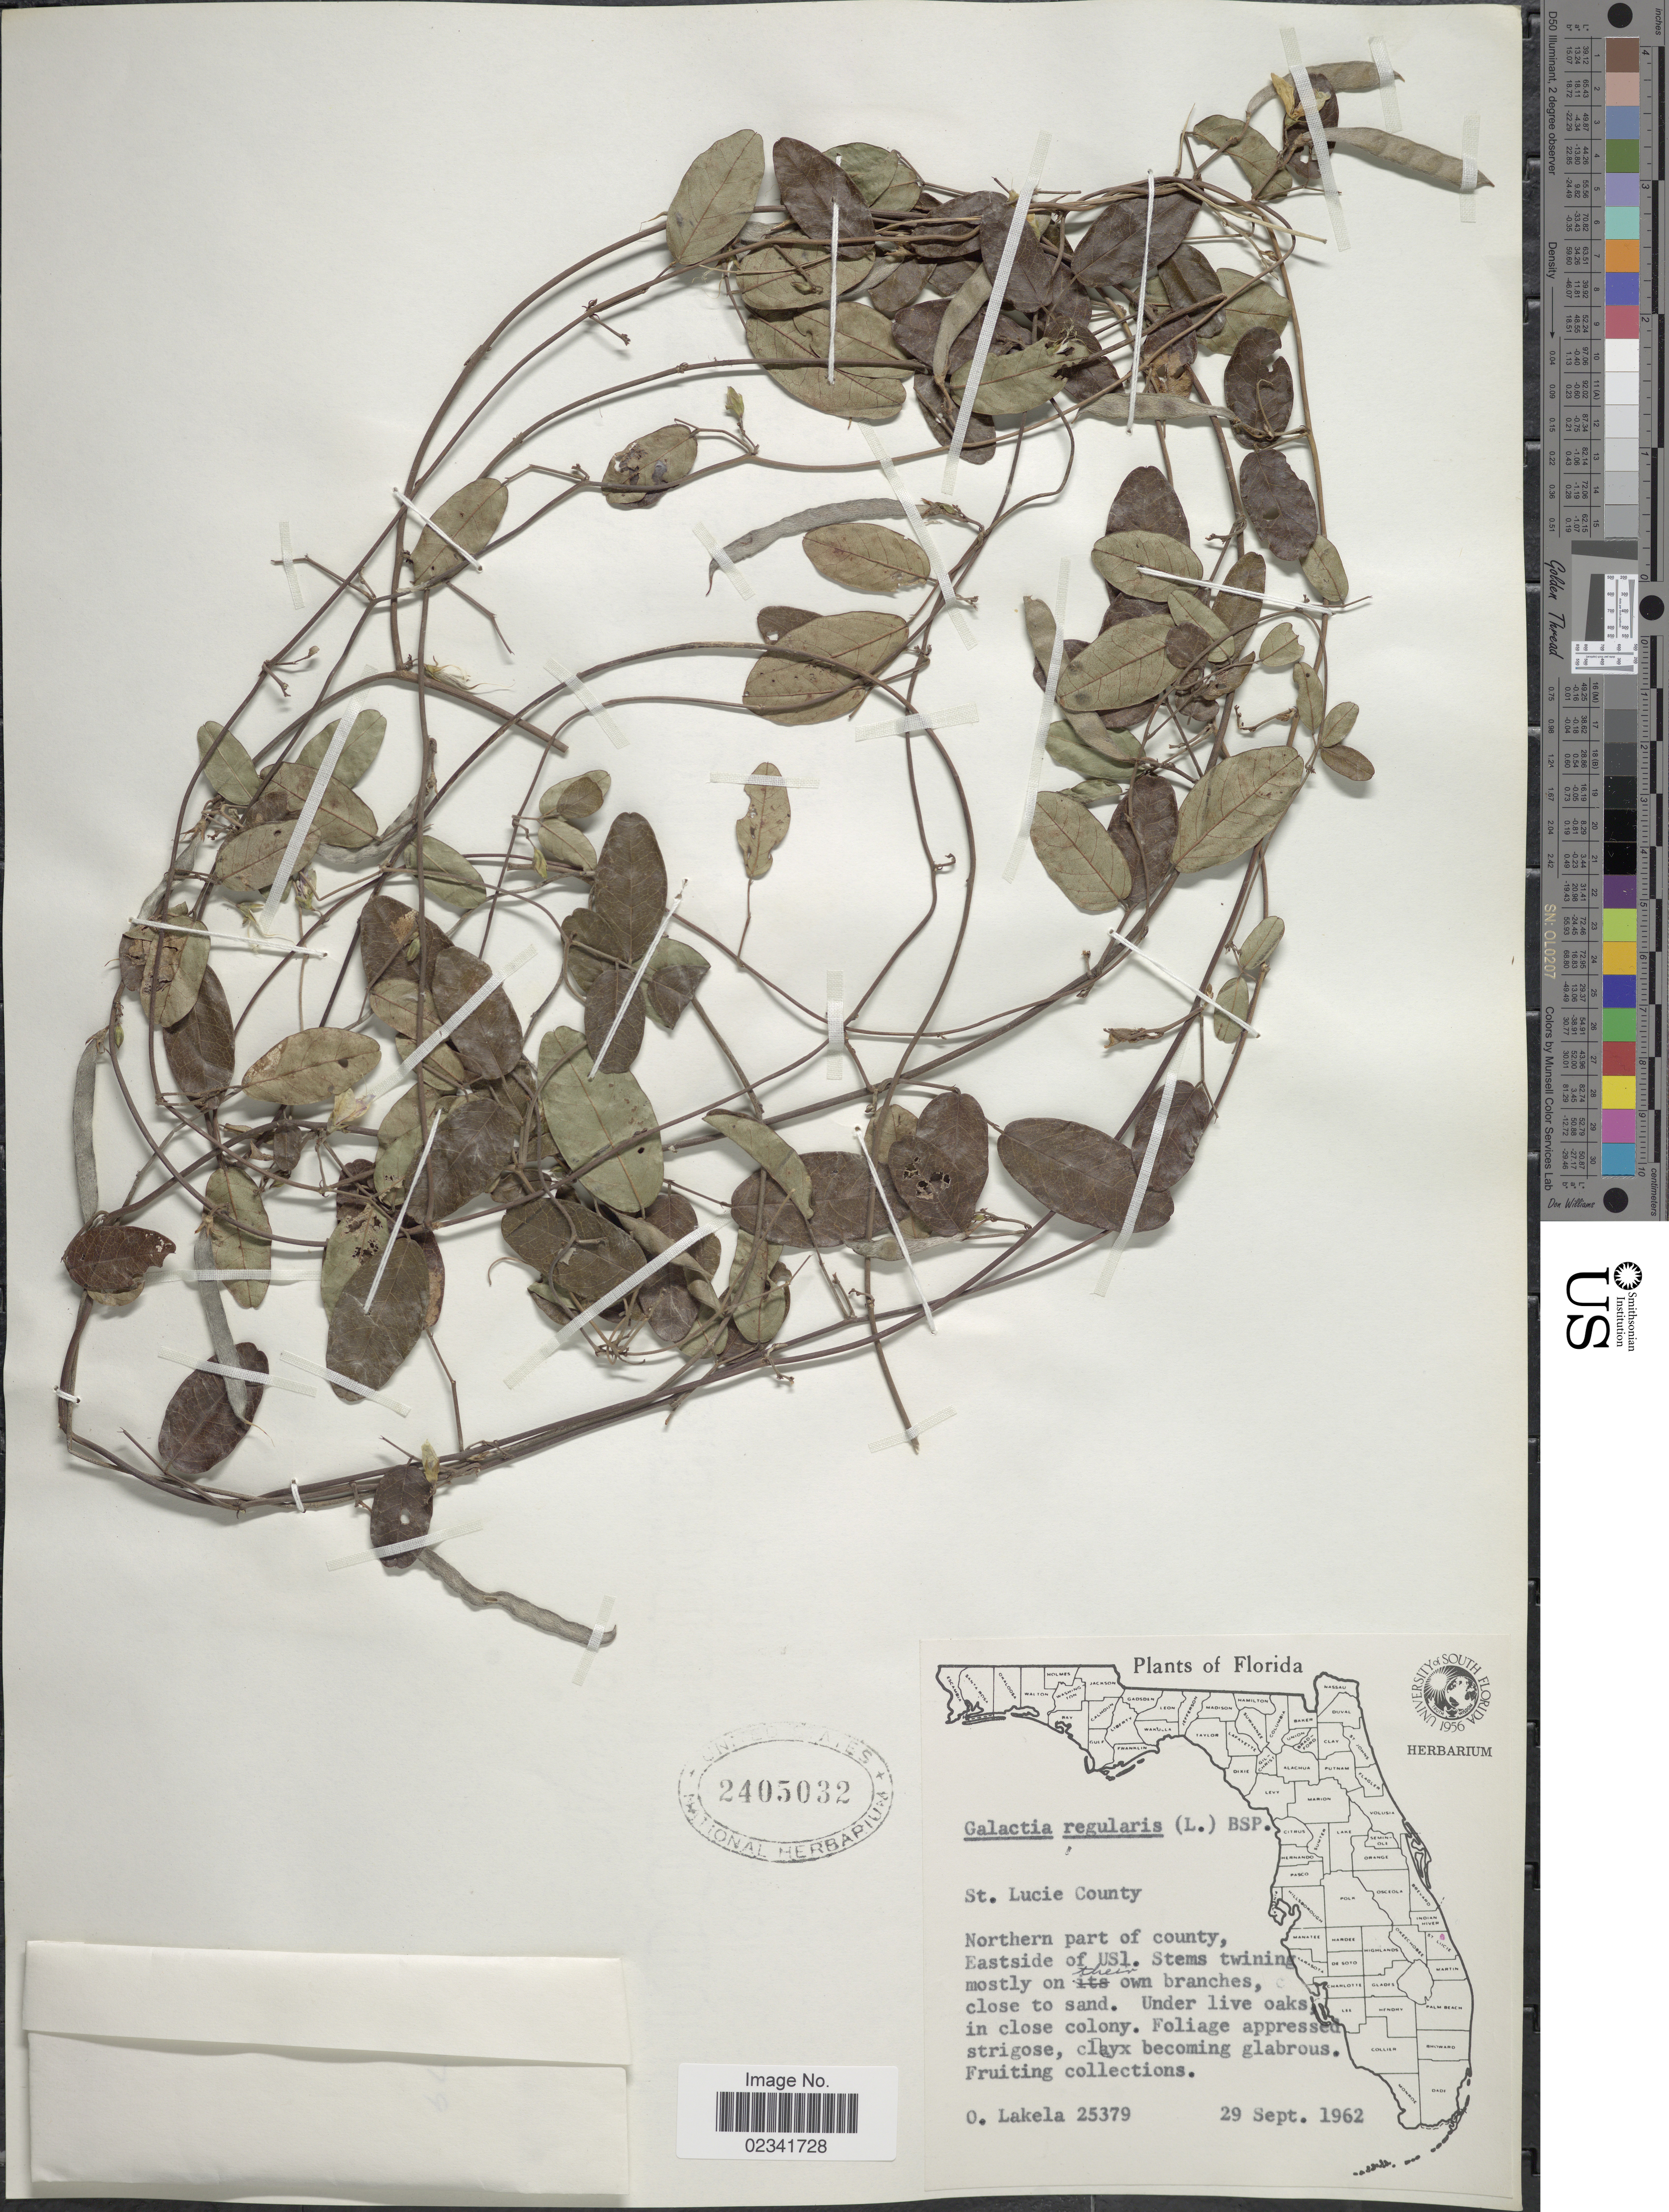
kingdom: Plantae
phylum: Tracheophyta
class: Magnoliopsida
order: Fabales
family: Fabaceae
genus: Galactia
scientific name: Galactia regularis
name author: (L.) Britton, Stearns & Poggenb.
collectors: O. Lakela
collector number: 25379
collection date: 1962-09-29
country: United States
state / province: Florida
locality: St. Lucie County, Northern part of county, Eastside of USL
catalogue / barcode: US 2405032